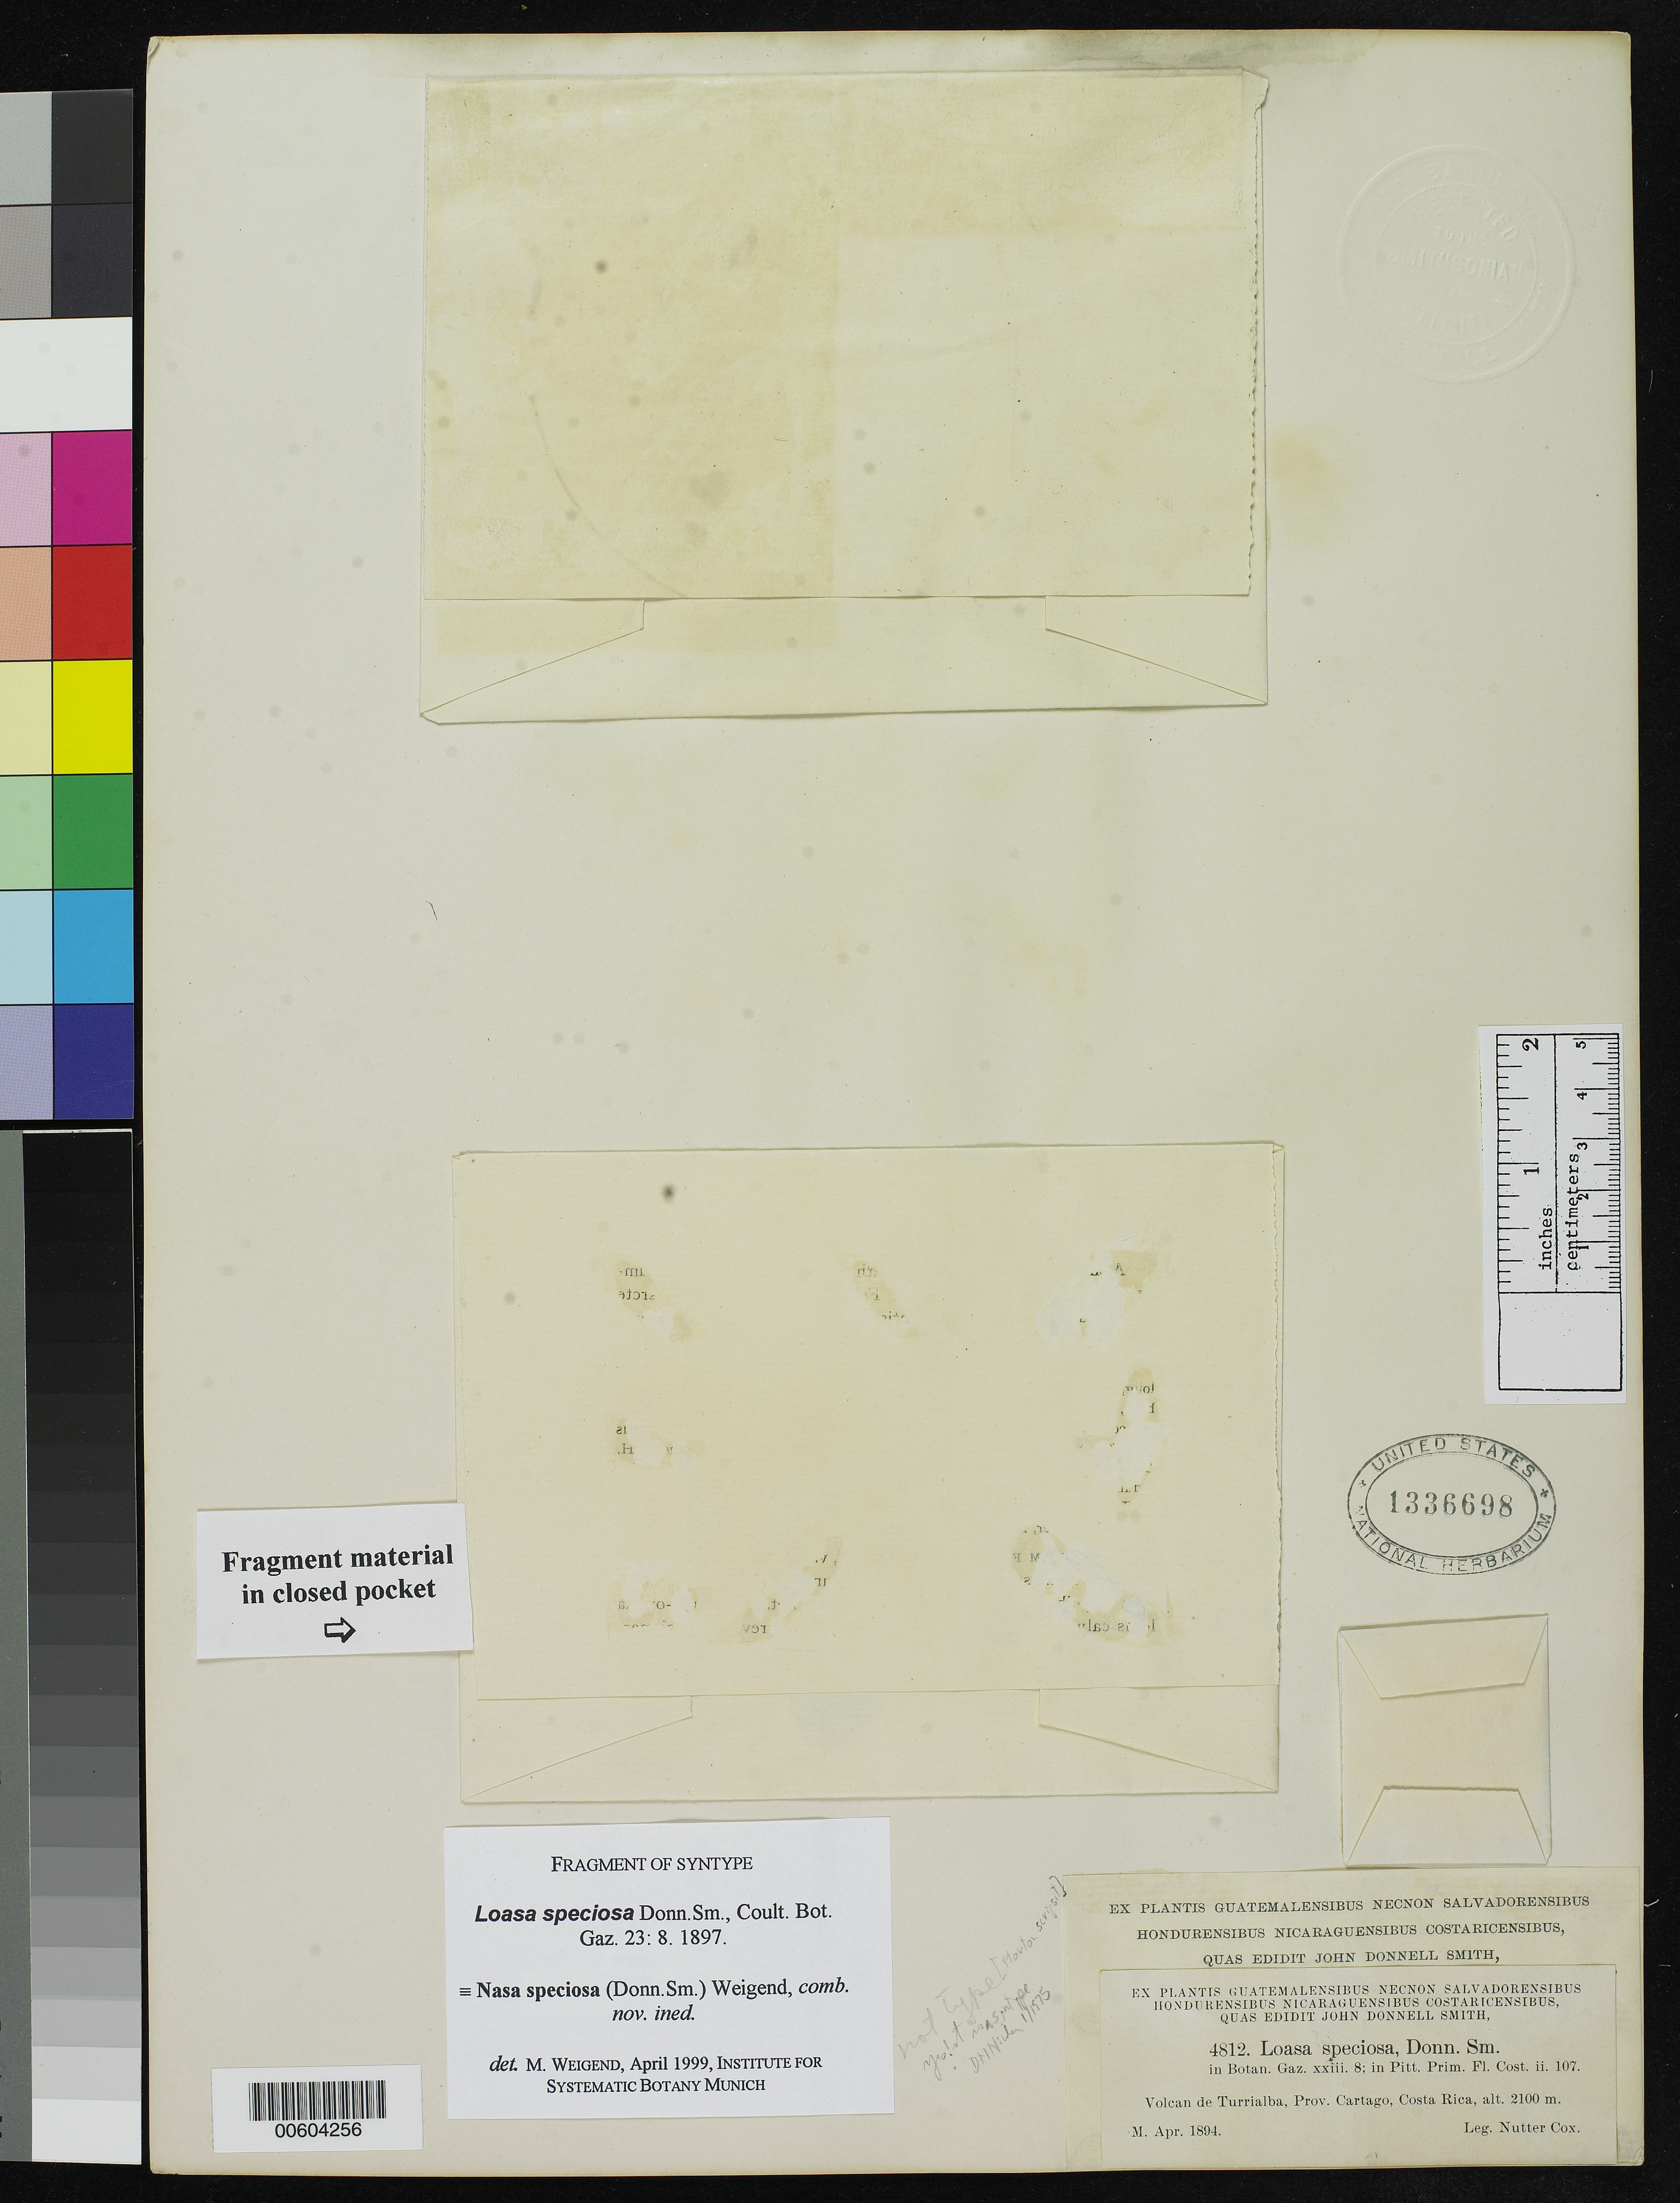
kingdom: Plantae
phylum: Tracheophyta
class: Magnoliopsida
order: Cornales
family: Loasaceae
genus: Loasa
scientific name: Loasa speciosa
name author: Donn. Sm.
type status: Isosyntype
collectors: F. Cox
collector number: J.D.S. 4812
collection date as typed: Apr 1894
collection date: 1894-04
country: Costa Rica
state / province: Cartago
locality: Volcan de Turrialba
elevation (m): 2100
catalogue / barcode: US 1336698